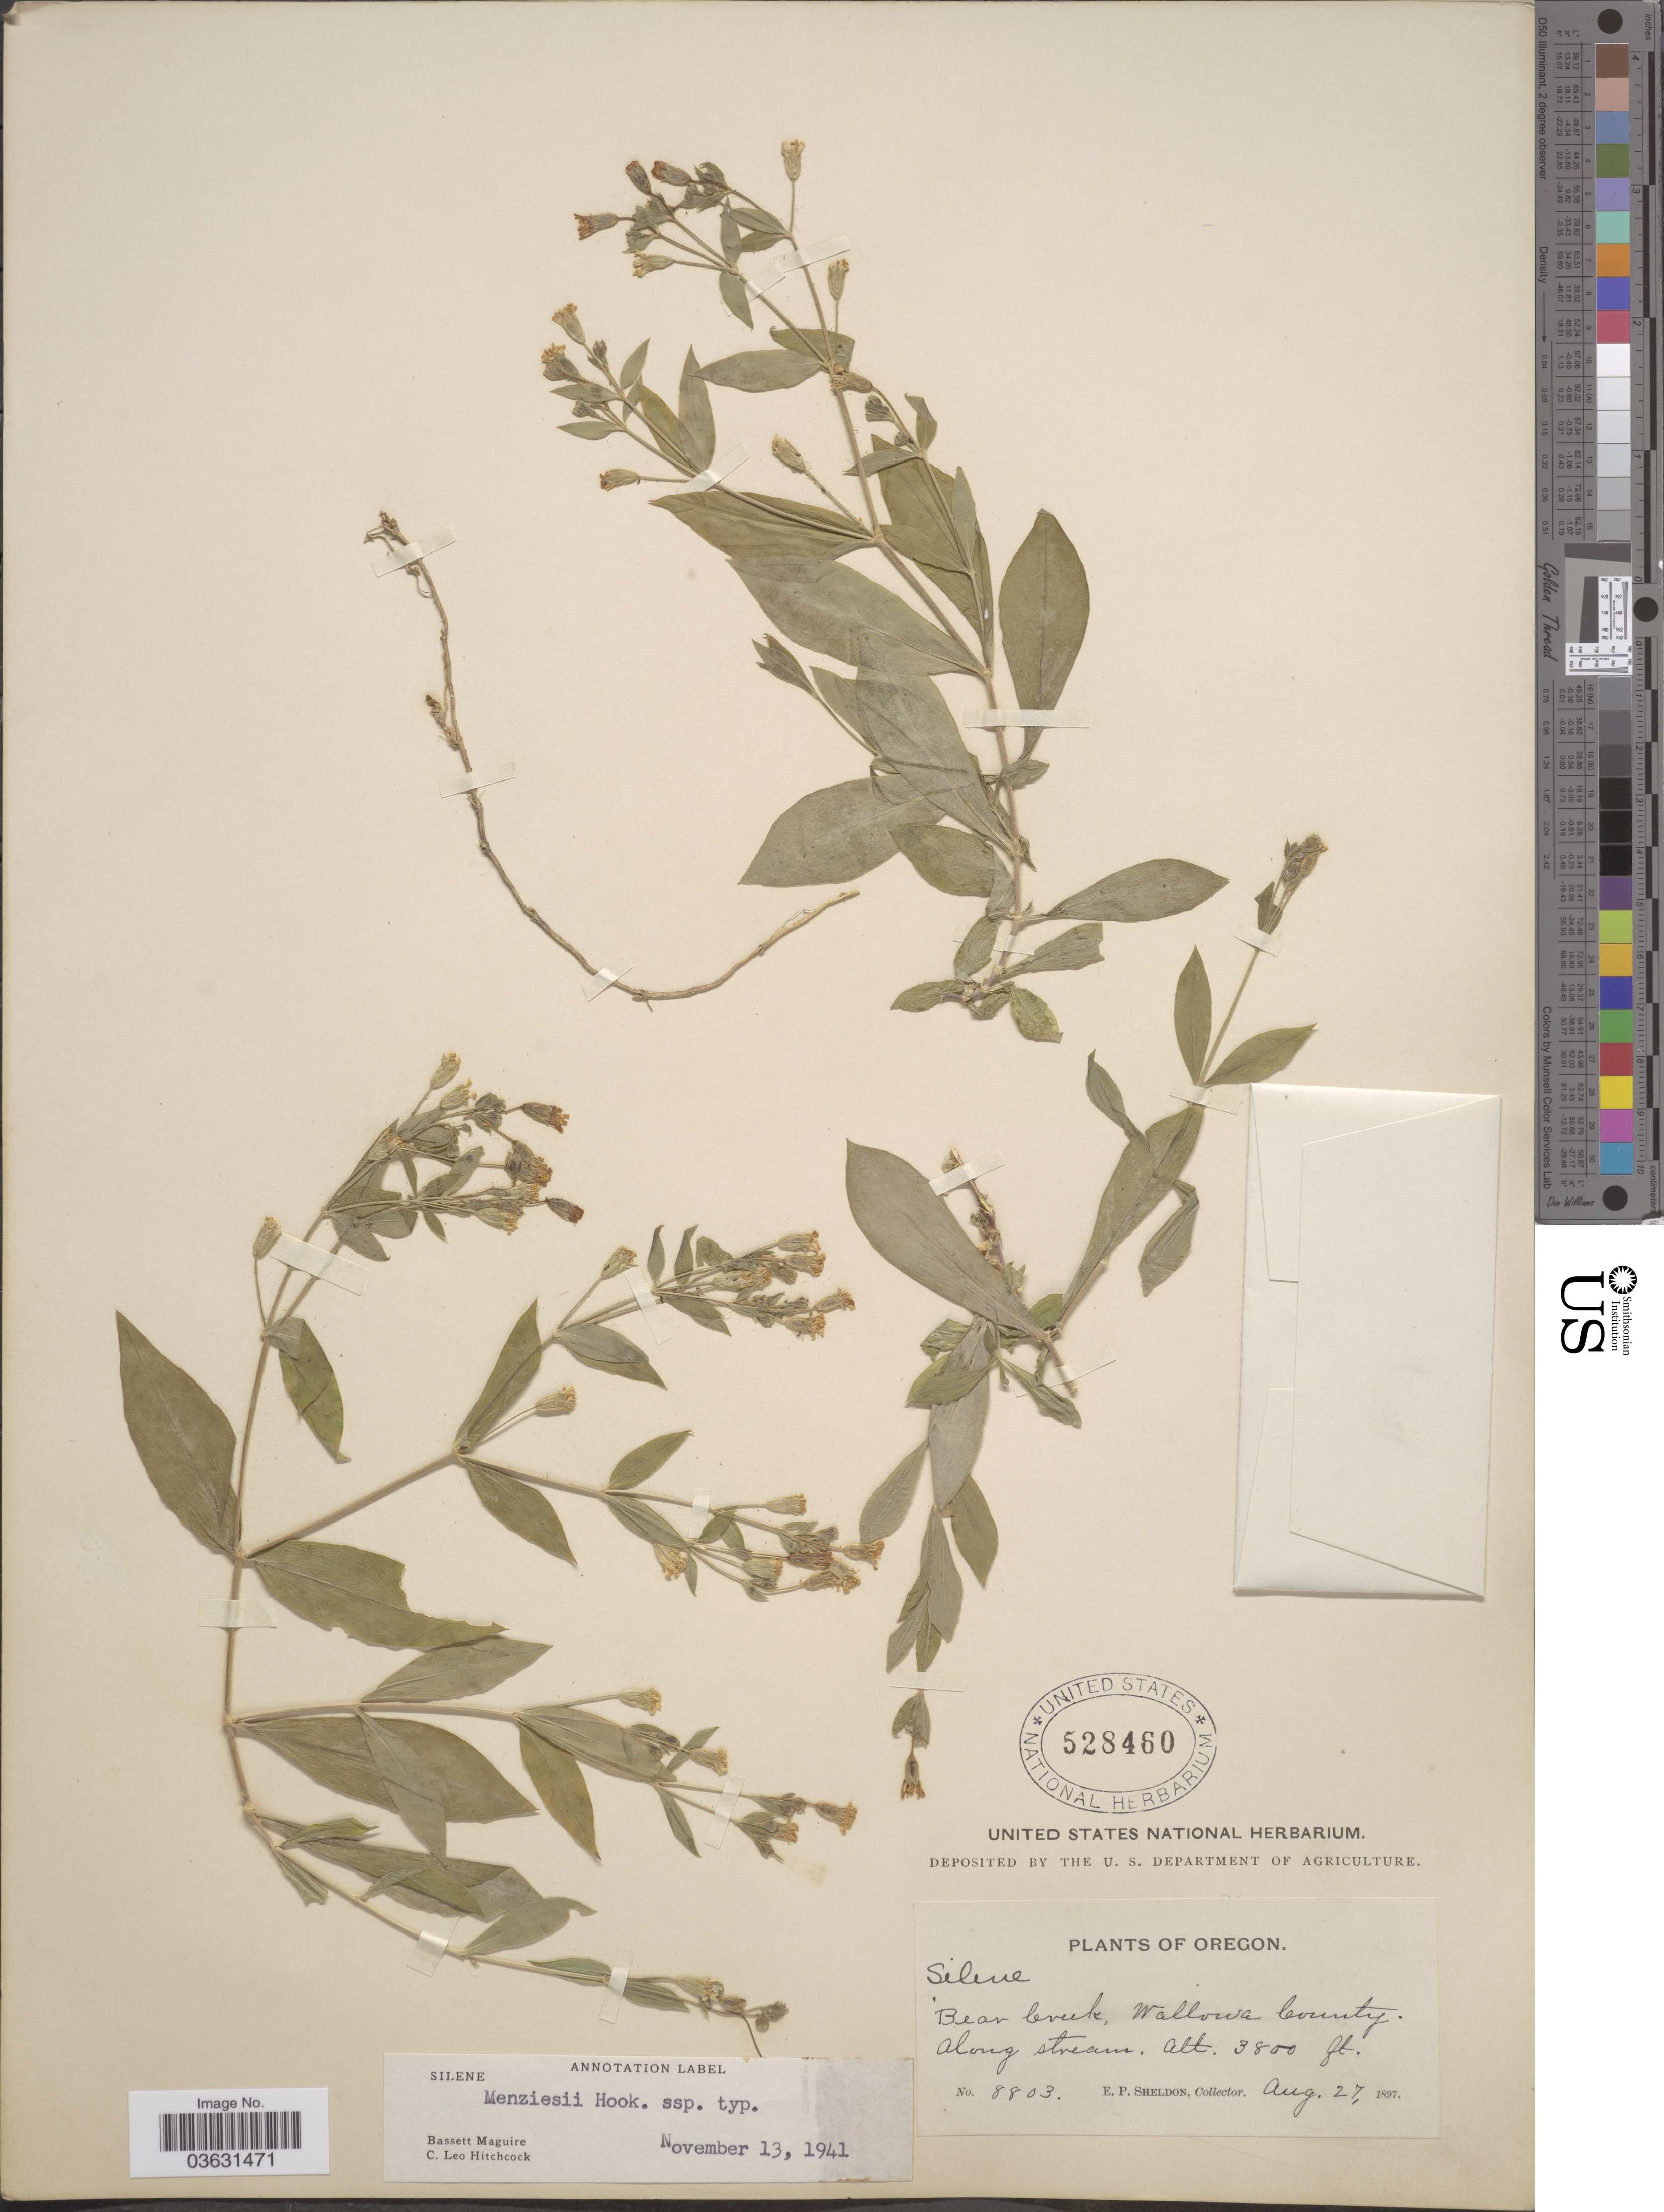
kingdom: Plantae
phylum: Tracheophyta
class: Magnoliopsida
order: Caryophyllales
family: Caryophyllaceae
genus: Silene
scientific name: Silene menziesii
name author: Hook.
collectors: E. P. Sheldon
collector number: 8803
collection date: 1897-08-27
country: United States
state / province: Oregon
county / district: Wallowa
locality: Bear Creek, Wallowa County.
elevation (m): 1158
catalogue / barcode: US 528460